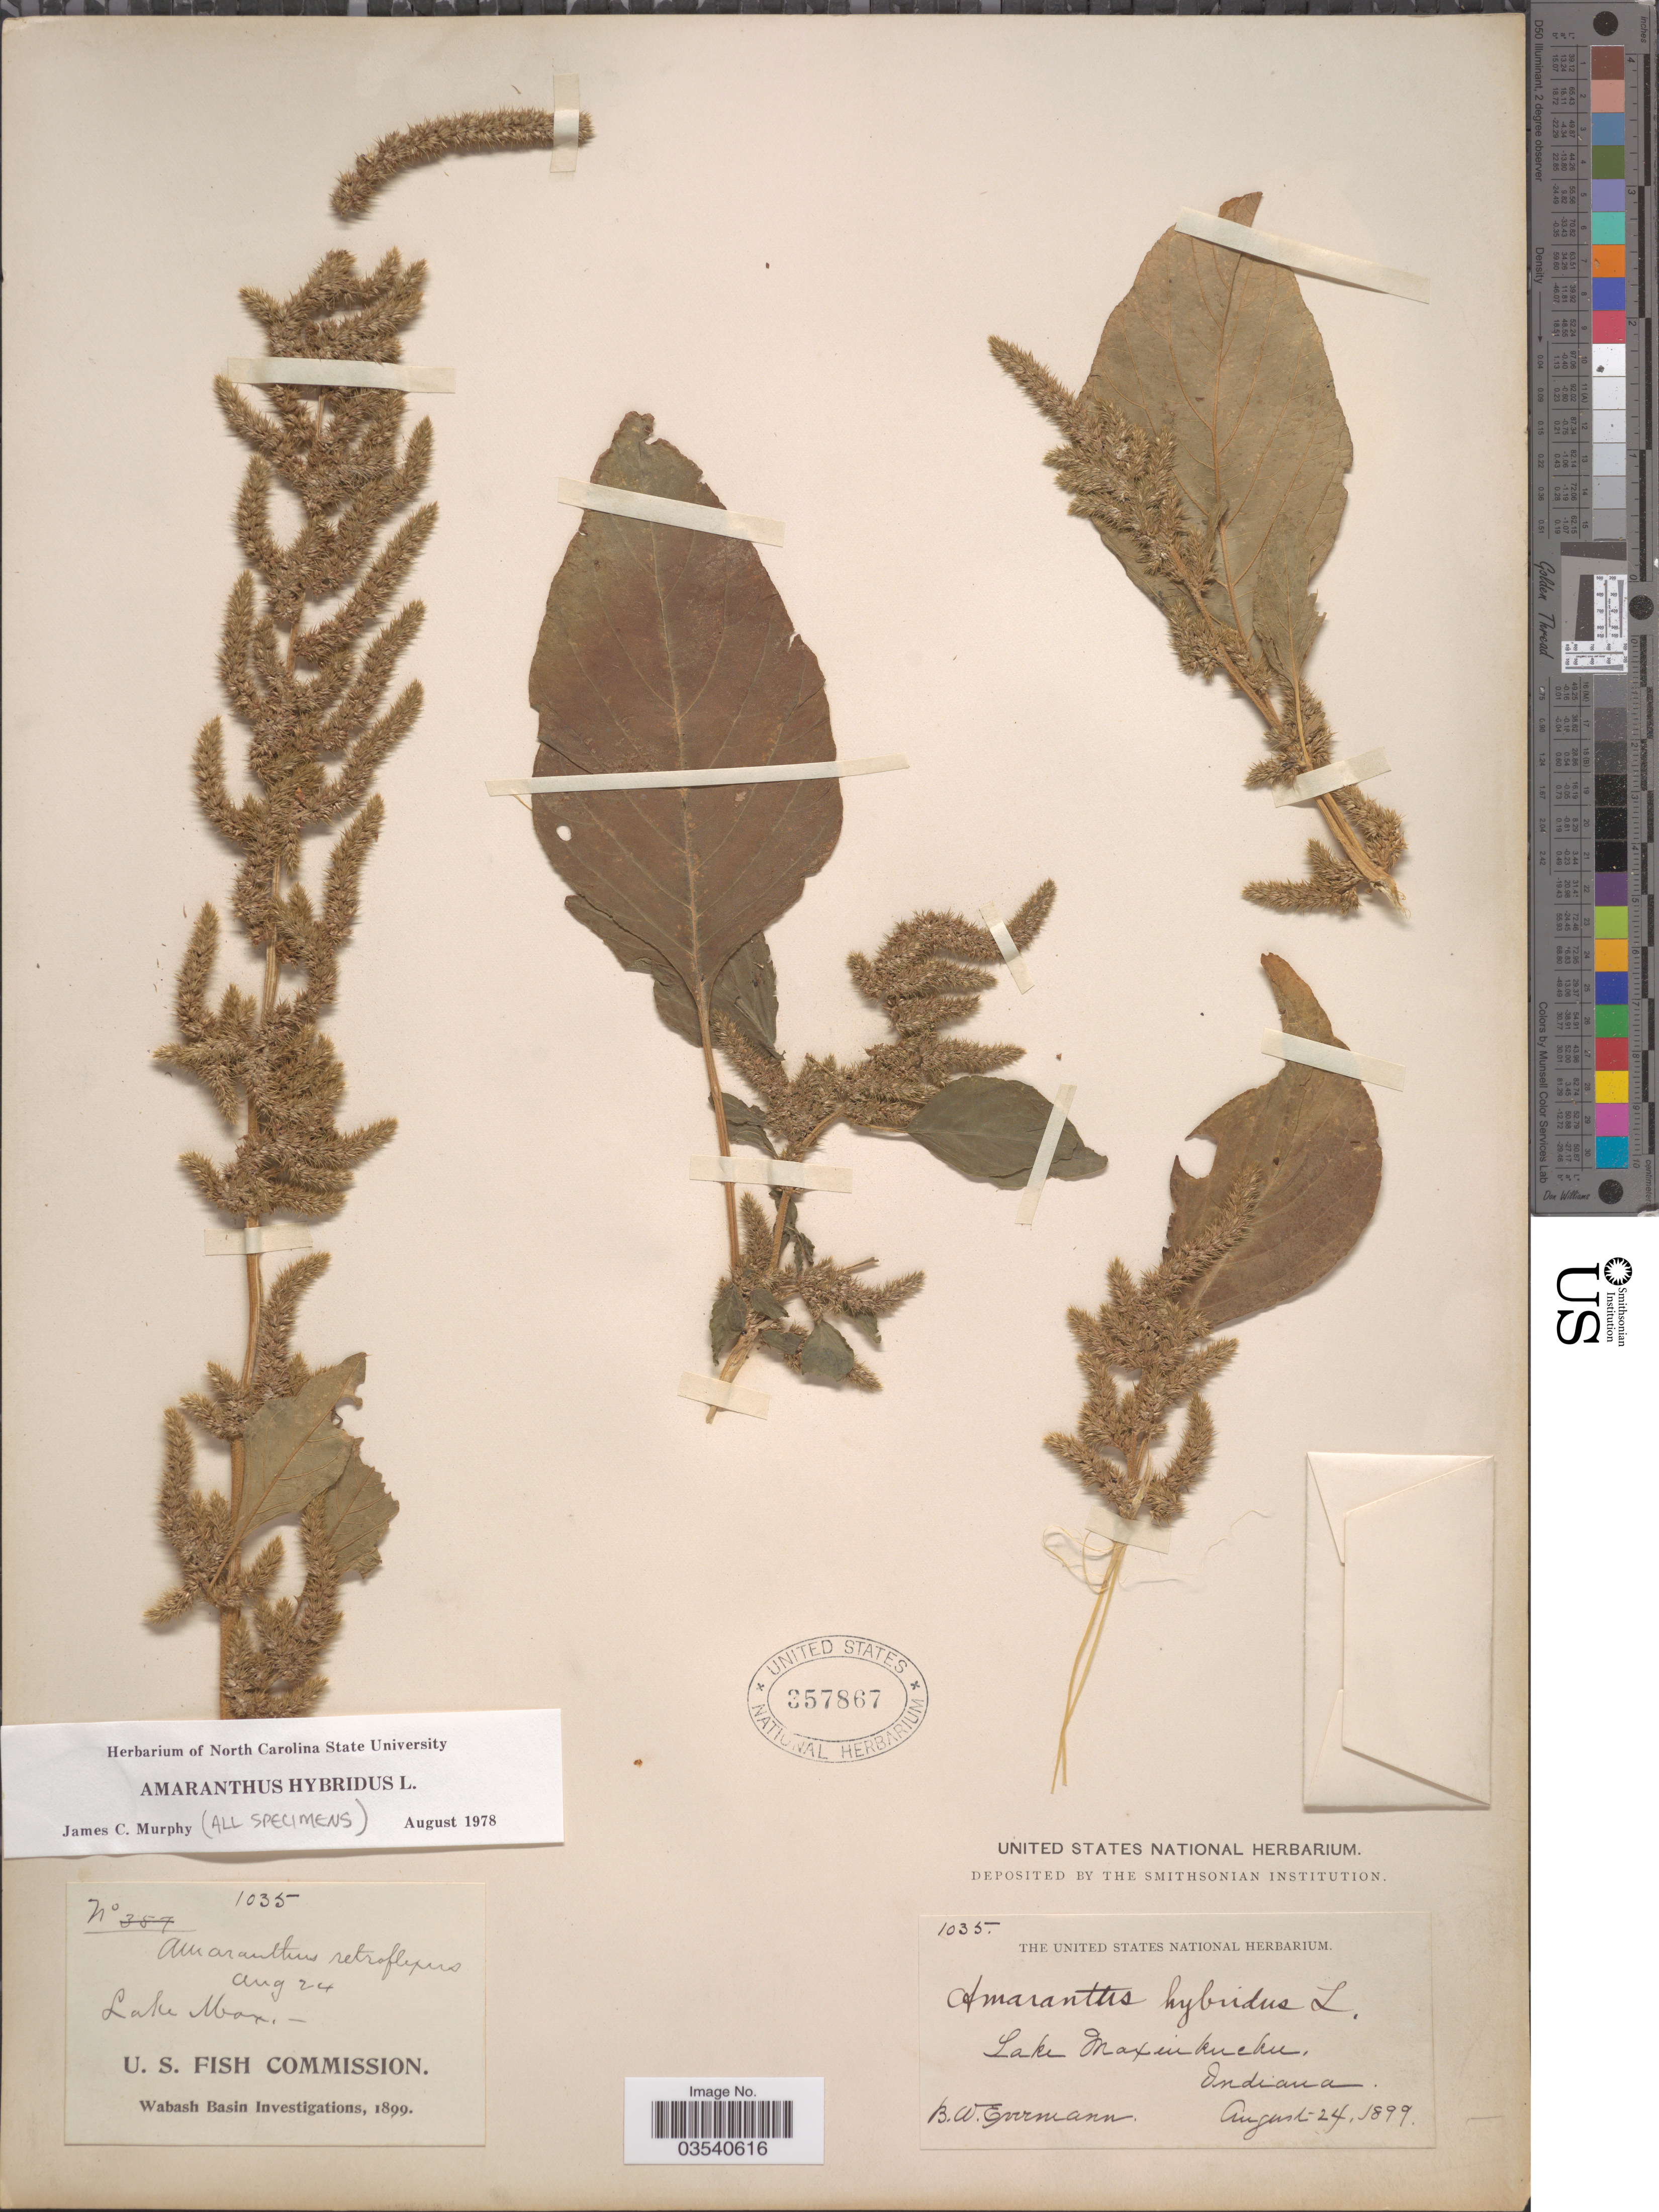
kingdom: Plantae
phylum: Tracheophyta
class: Magnoliopsida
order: Caryophyllales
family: Amaranthaceae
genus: Amaranthus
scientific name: Amaranthus hybridus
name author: L.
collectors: B. W. Evermann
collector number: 1035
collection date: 1899-08-24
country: United States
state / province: Indiana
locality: Lake Maxinkuckee.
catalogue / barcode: US 357867